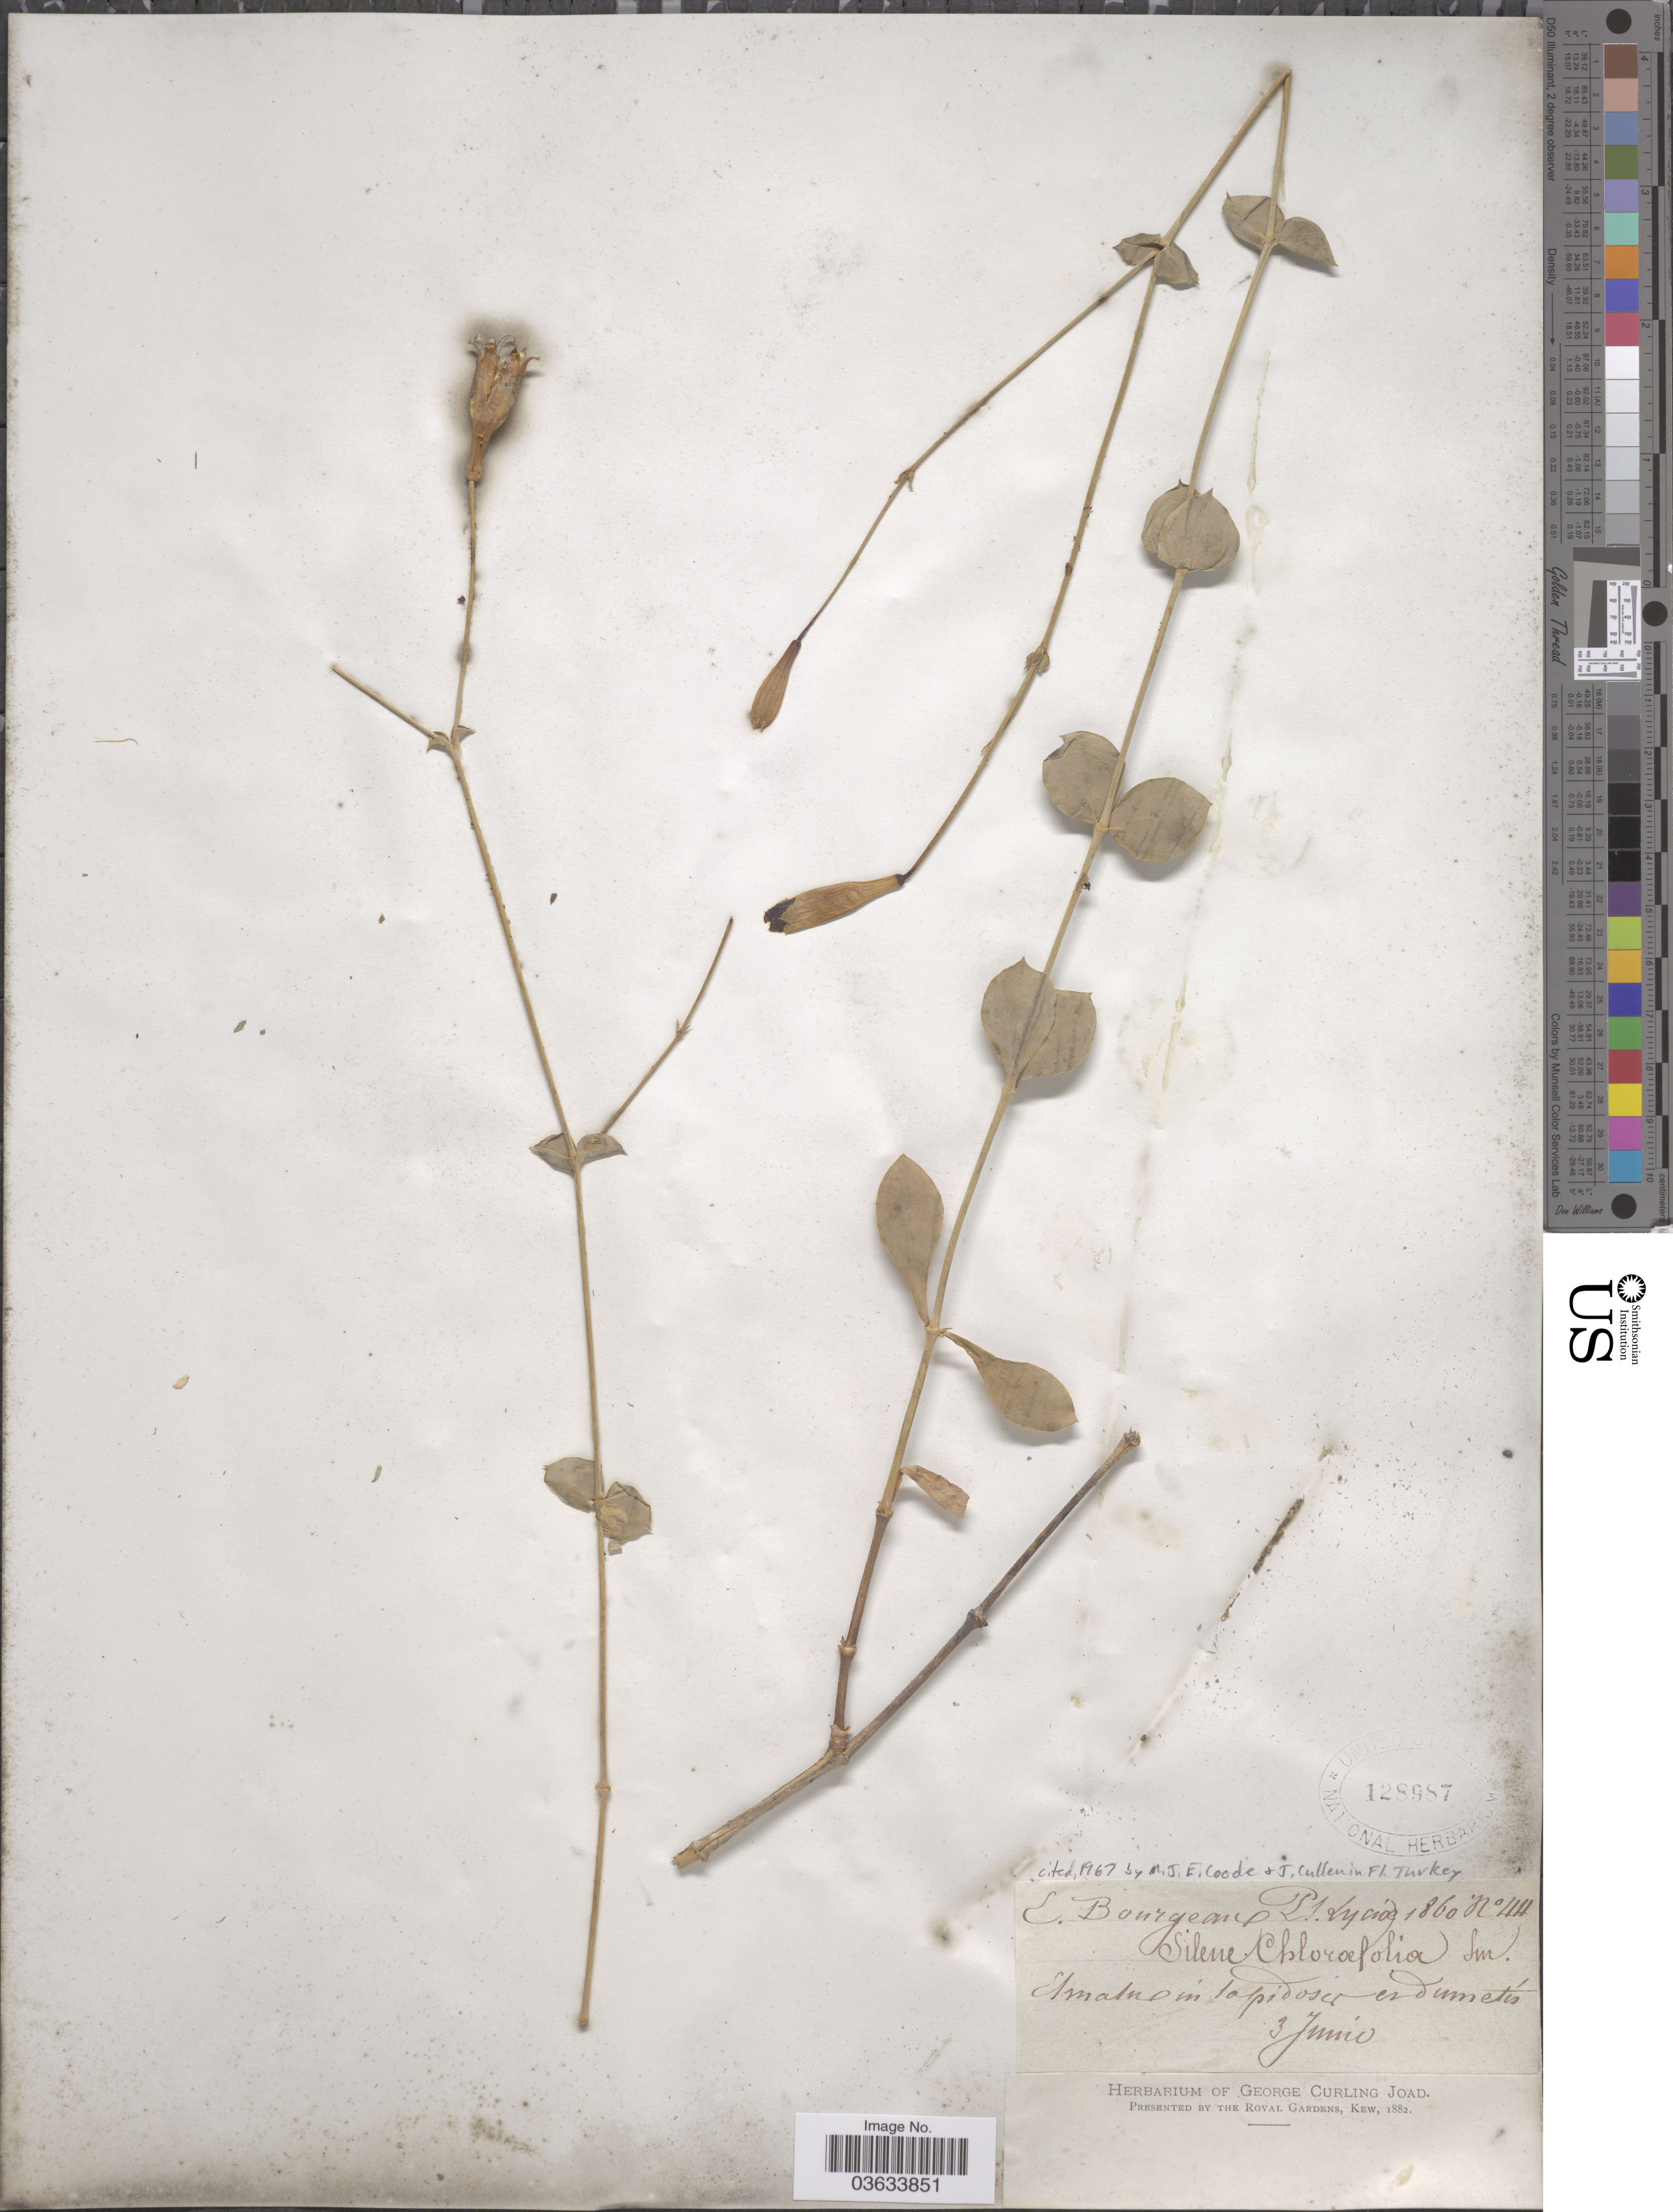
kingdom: Plantae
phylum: Tracheophyta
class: Magnoliopsida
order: Caryophyllales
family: Caryophyllaceae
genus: Silene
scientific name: Silene chlorifolia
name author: Sm.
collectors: E. Bourgeau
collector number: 44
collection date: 1860-06-03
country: Turkey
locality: Lyciæ, Elmalu in lapidosis en dumetis.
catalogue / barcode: US 128987